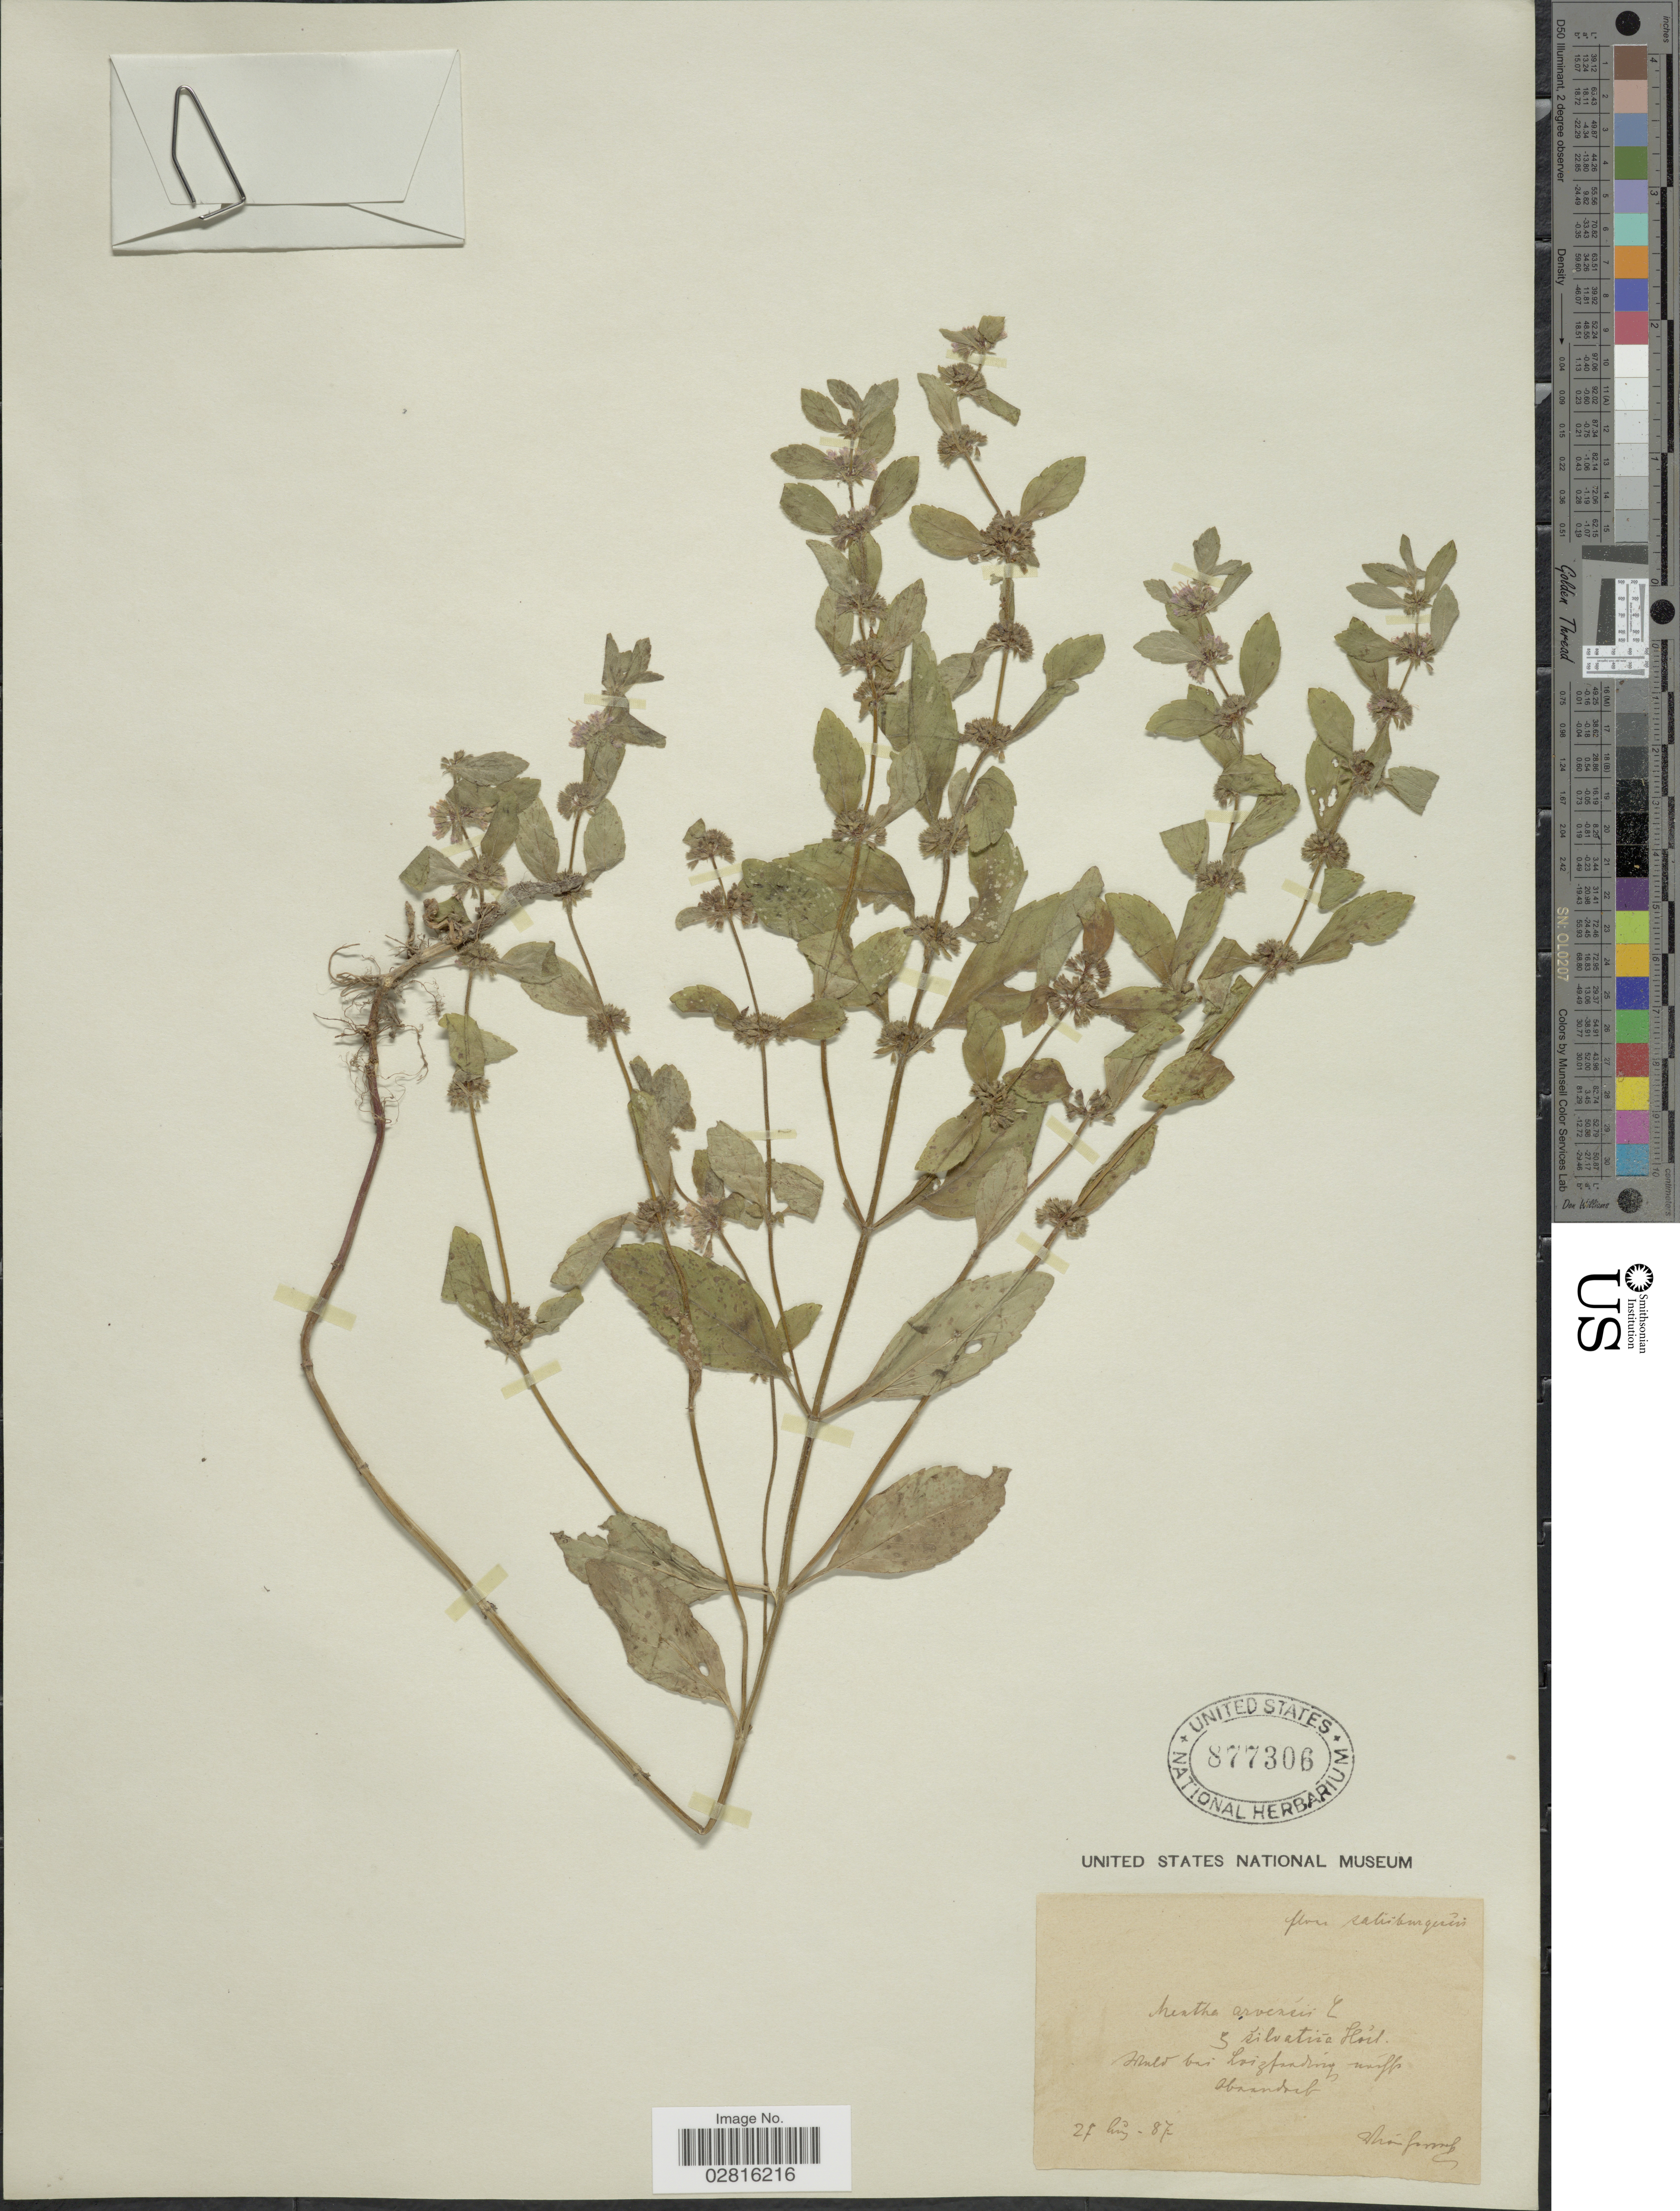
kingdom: Plantae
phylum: Tracheophyta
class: Magnoliopsida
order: Lamiales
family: Lamiaceae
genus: Mentha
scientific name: Mentha arvensis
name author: L.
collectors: F. Vierhapper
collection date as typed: Transcribed d/m/y: 27/8/87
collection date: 1884-08-27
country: Austria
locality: Flora Oberösterreich. Waidmoos bei Steinwag, Bez. Wildshut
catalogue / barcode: US 877306